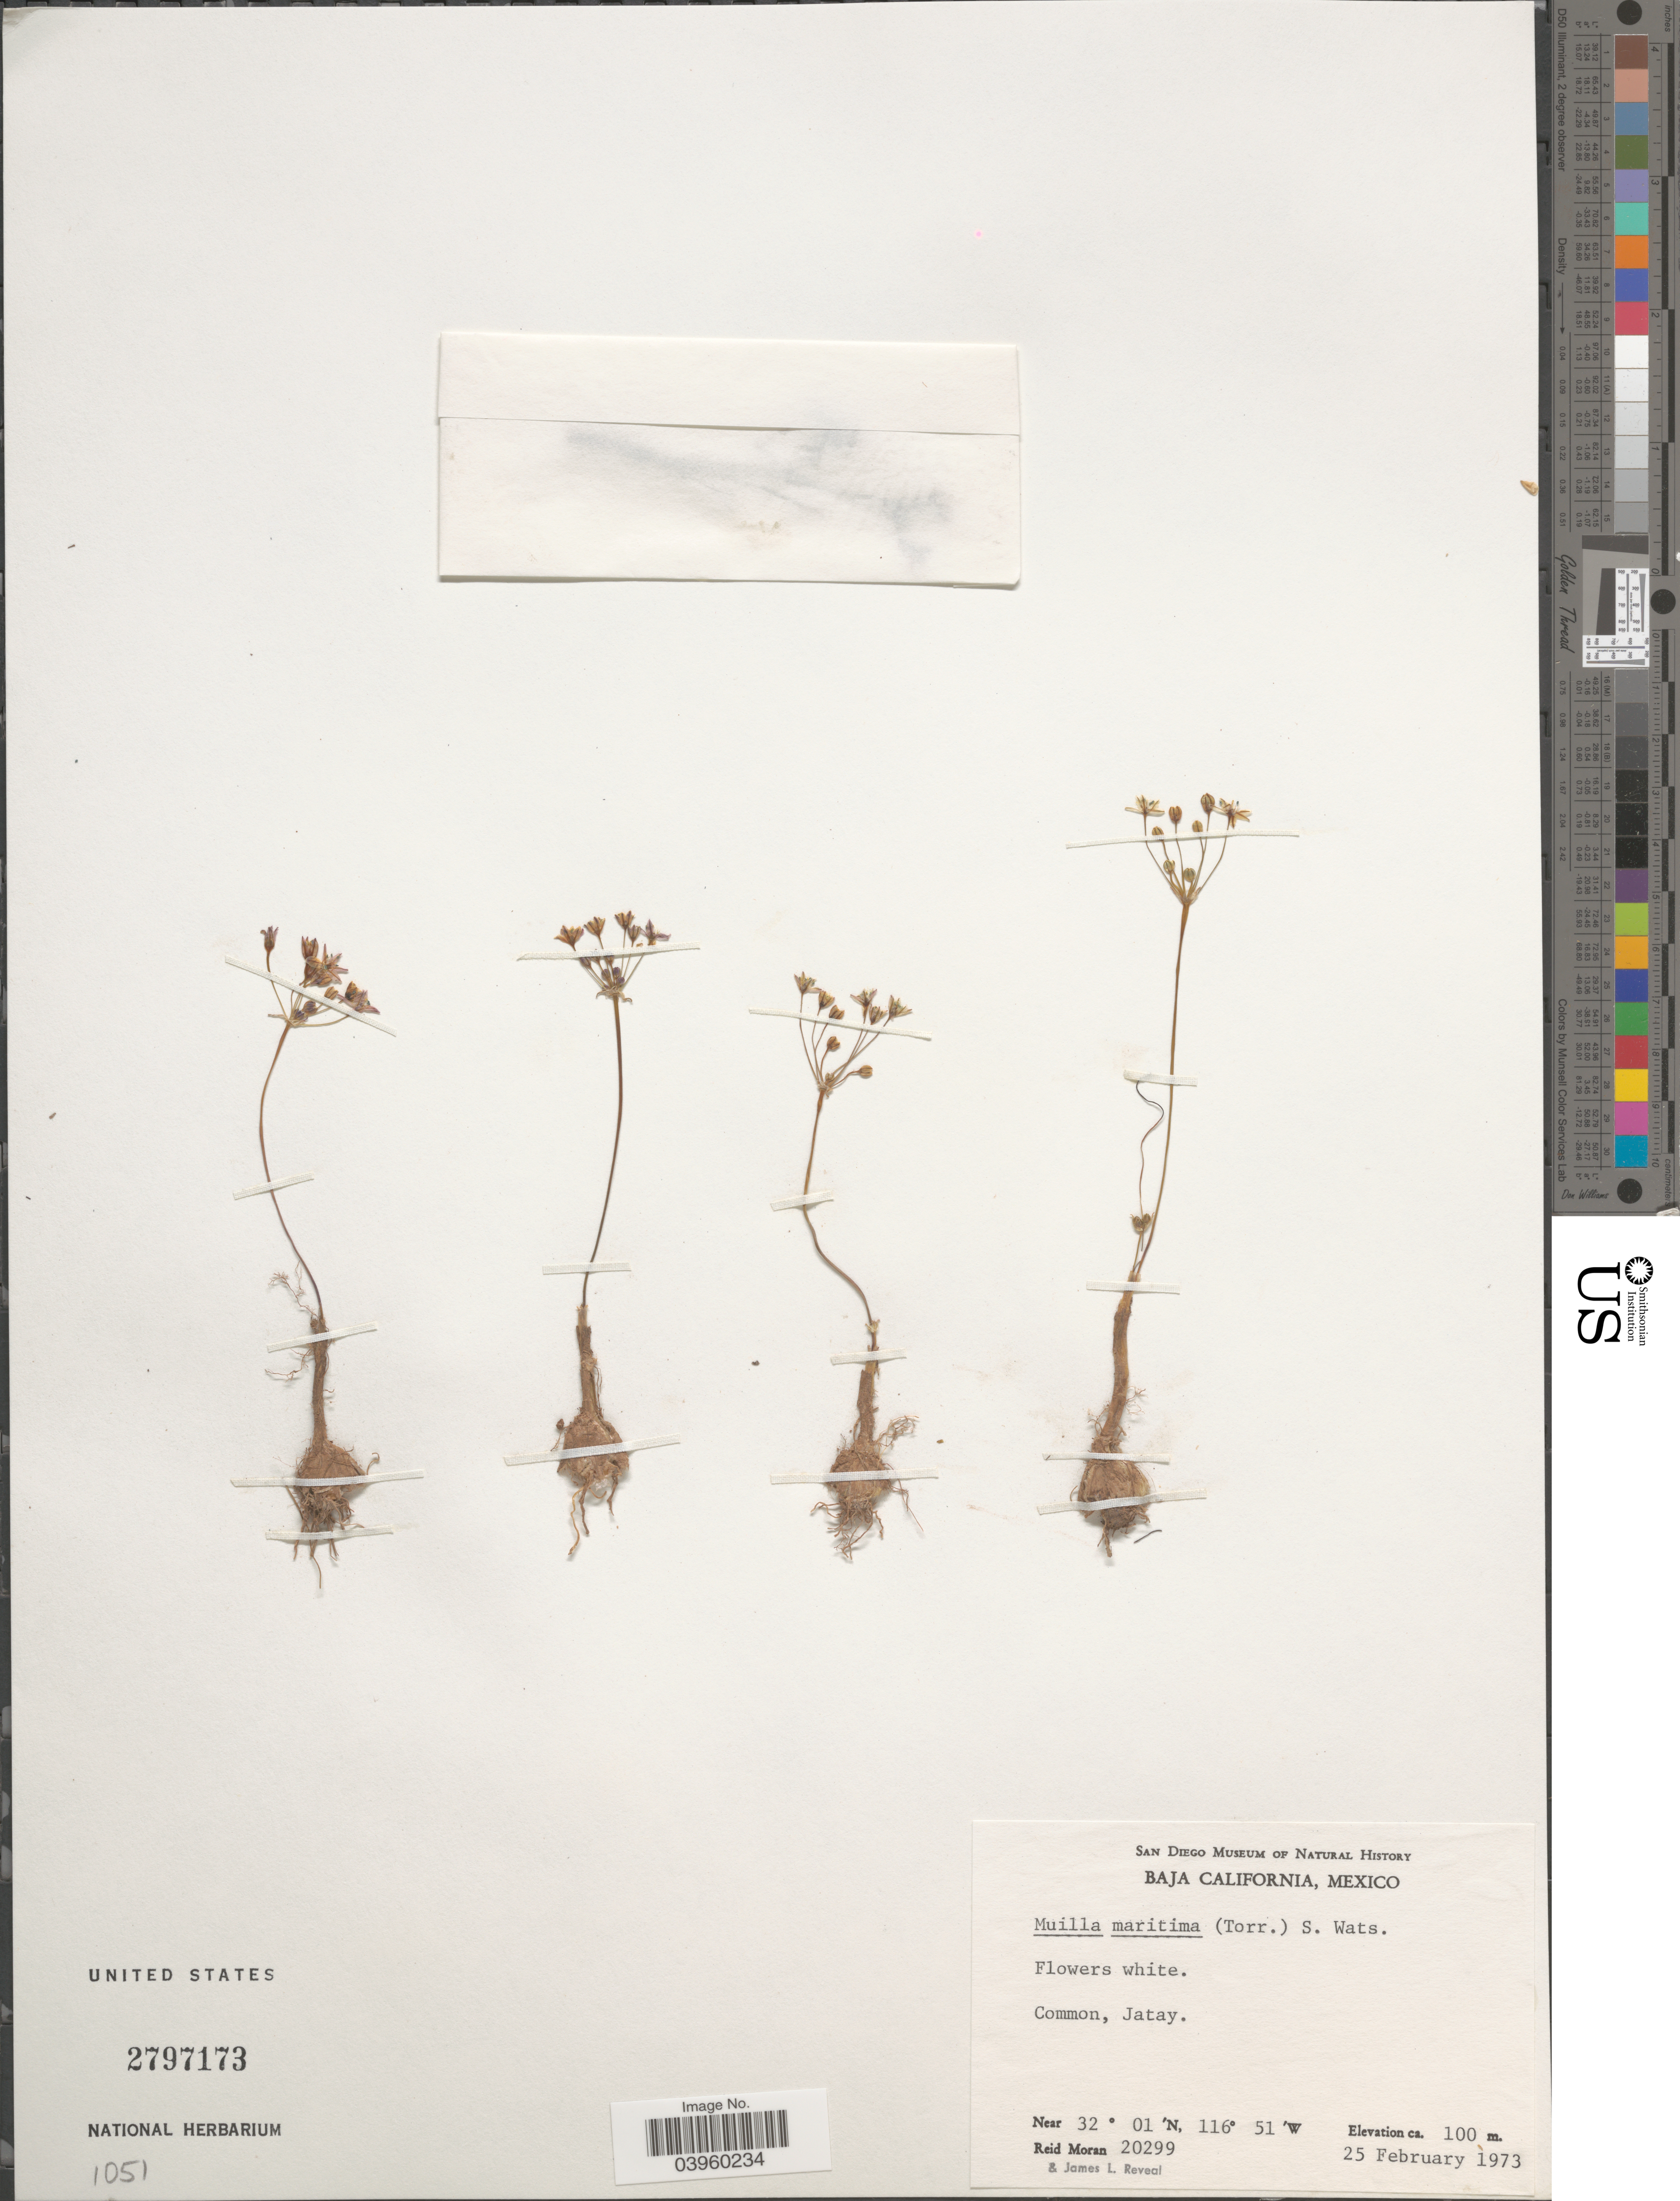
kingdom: Plantae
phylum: Tracheophyta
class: Liliopsida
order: Asparagales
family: Asparagaceae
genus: Muilla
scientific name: Muilla maritima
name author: (Torr.) S. Watson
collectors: R. Moran & J. L. Reveal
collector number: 20299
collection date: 1973-02-25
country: Mexico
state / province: Baja California Norte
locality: Common, Jatay.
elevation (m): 100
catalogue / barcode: US 2797173